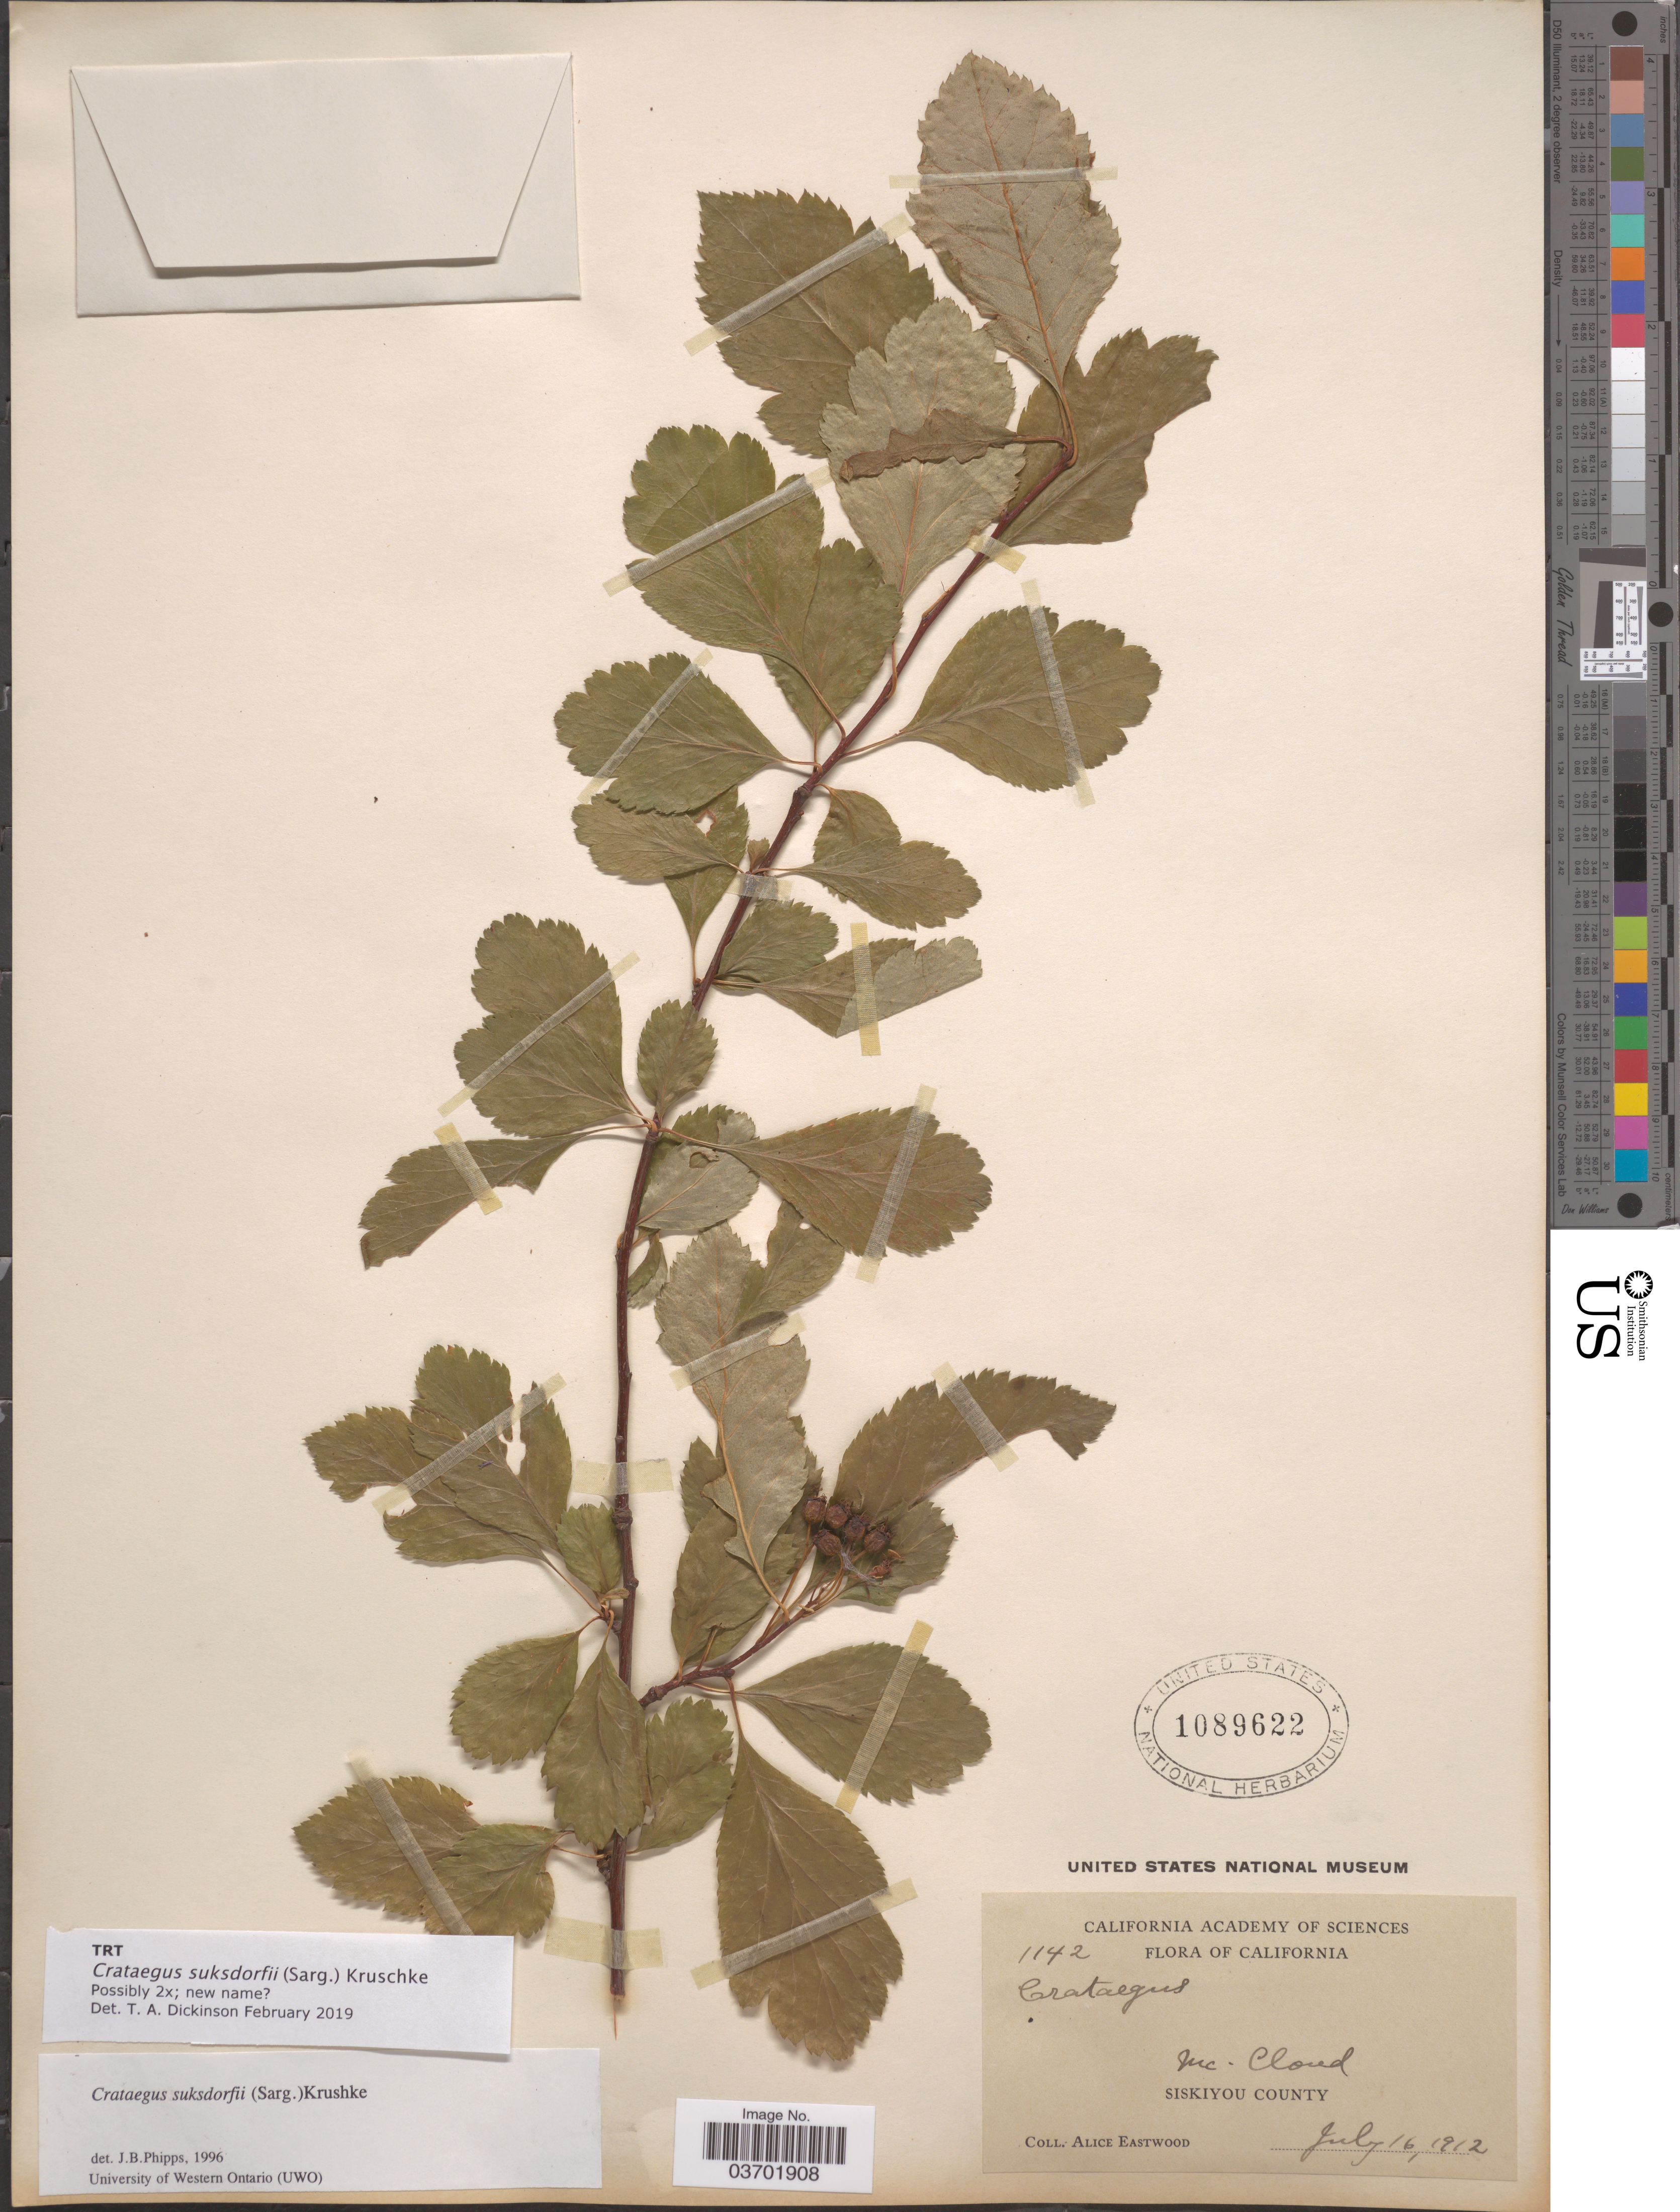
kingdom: Plantae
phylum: Tracheophyta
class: Magnoliopsida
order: Rosales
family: Rosaceae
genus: Crataegus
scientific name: Crataegus suksdorfii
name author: (Sarg.) Kruschke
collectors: A. Eastwood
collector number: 1142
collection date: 1912-07-16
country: United States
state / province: California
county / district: Siskiyou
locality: Siskiyou County.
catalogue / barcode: US 1089622